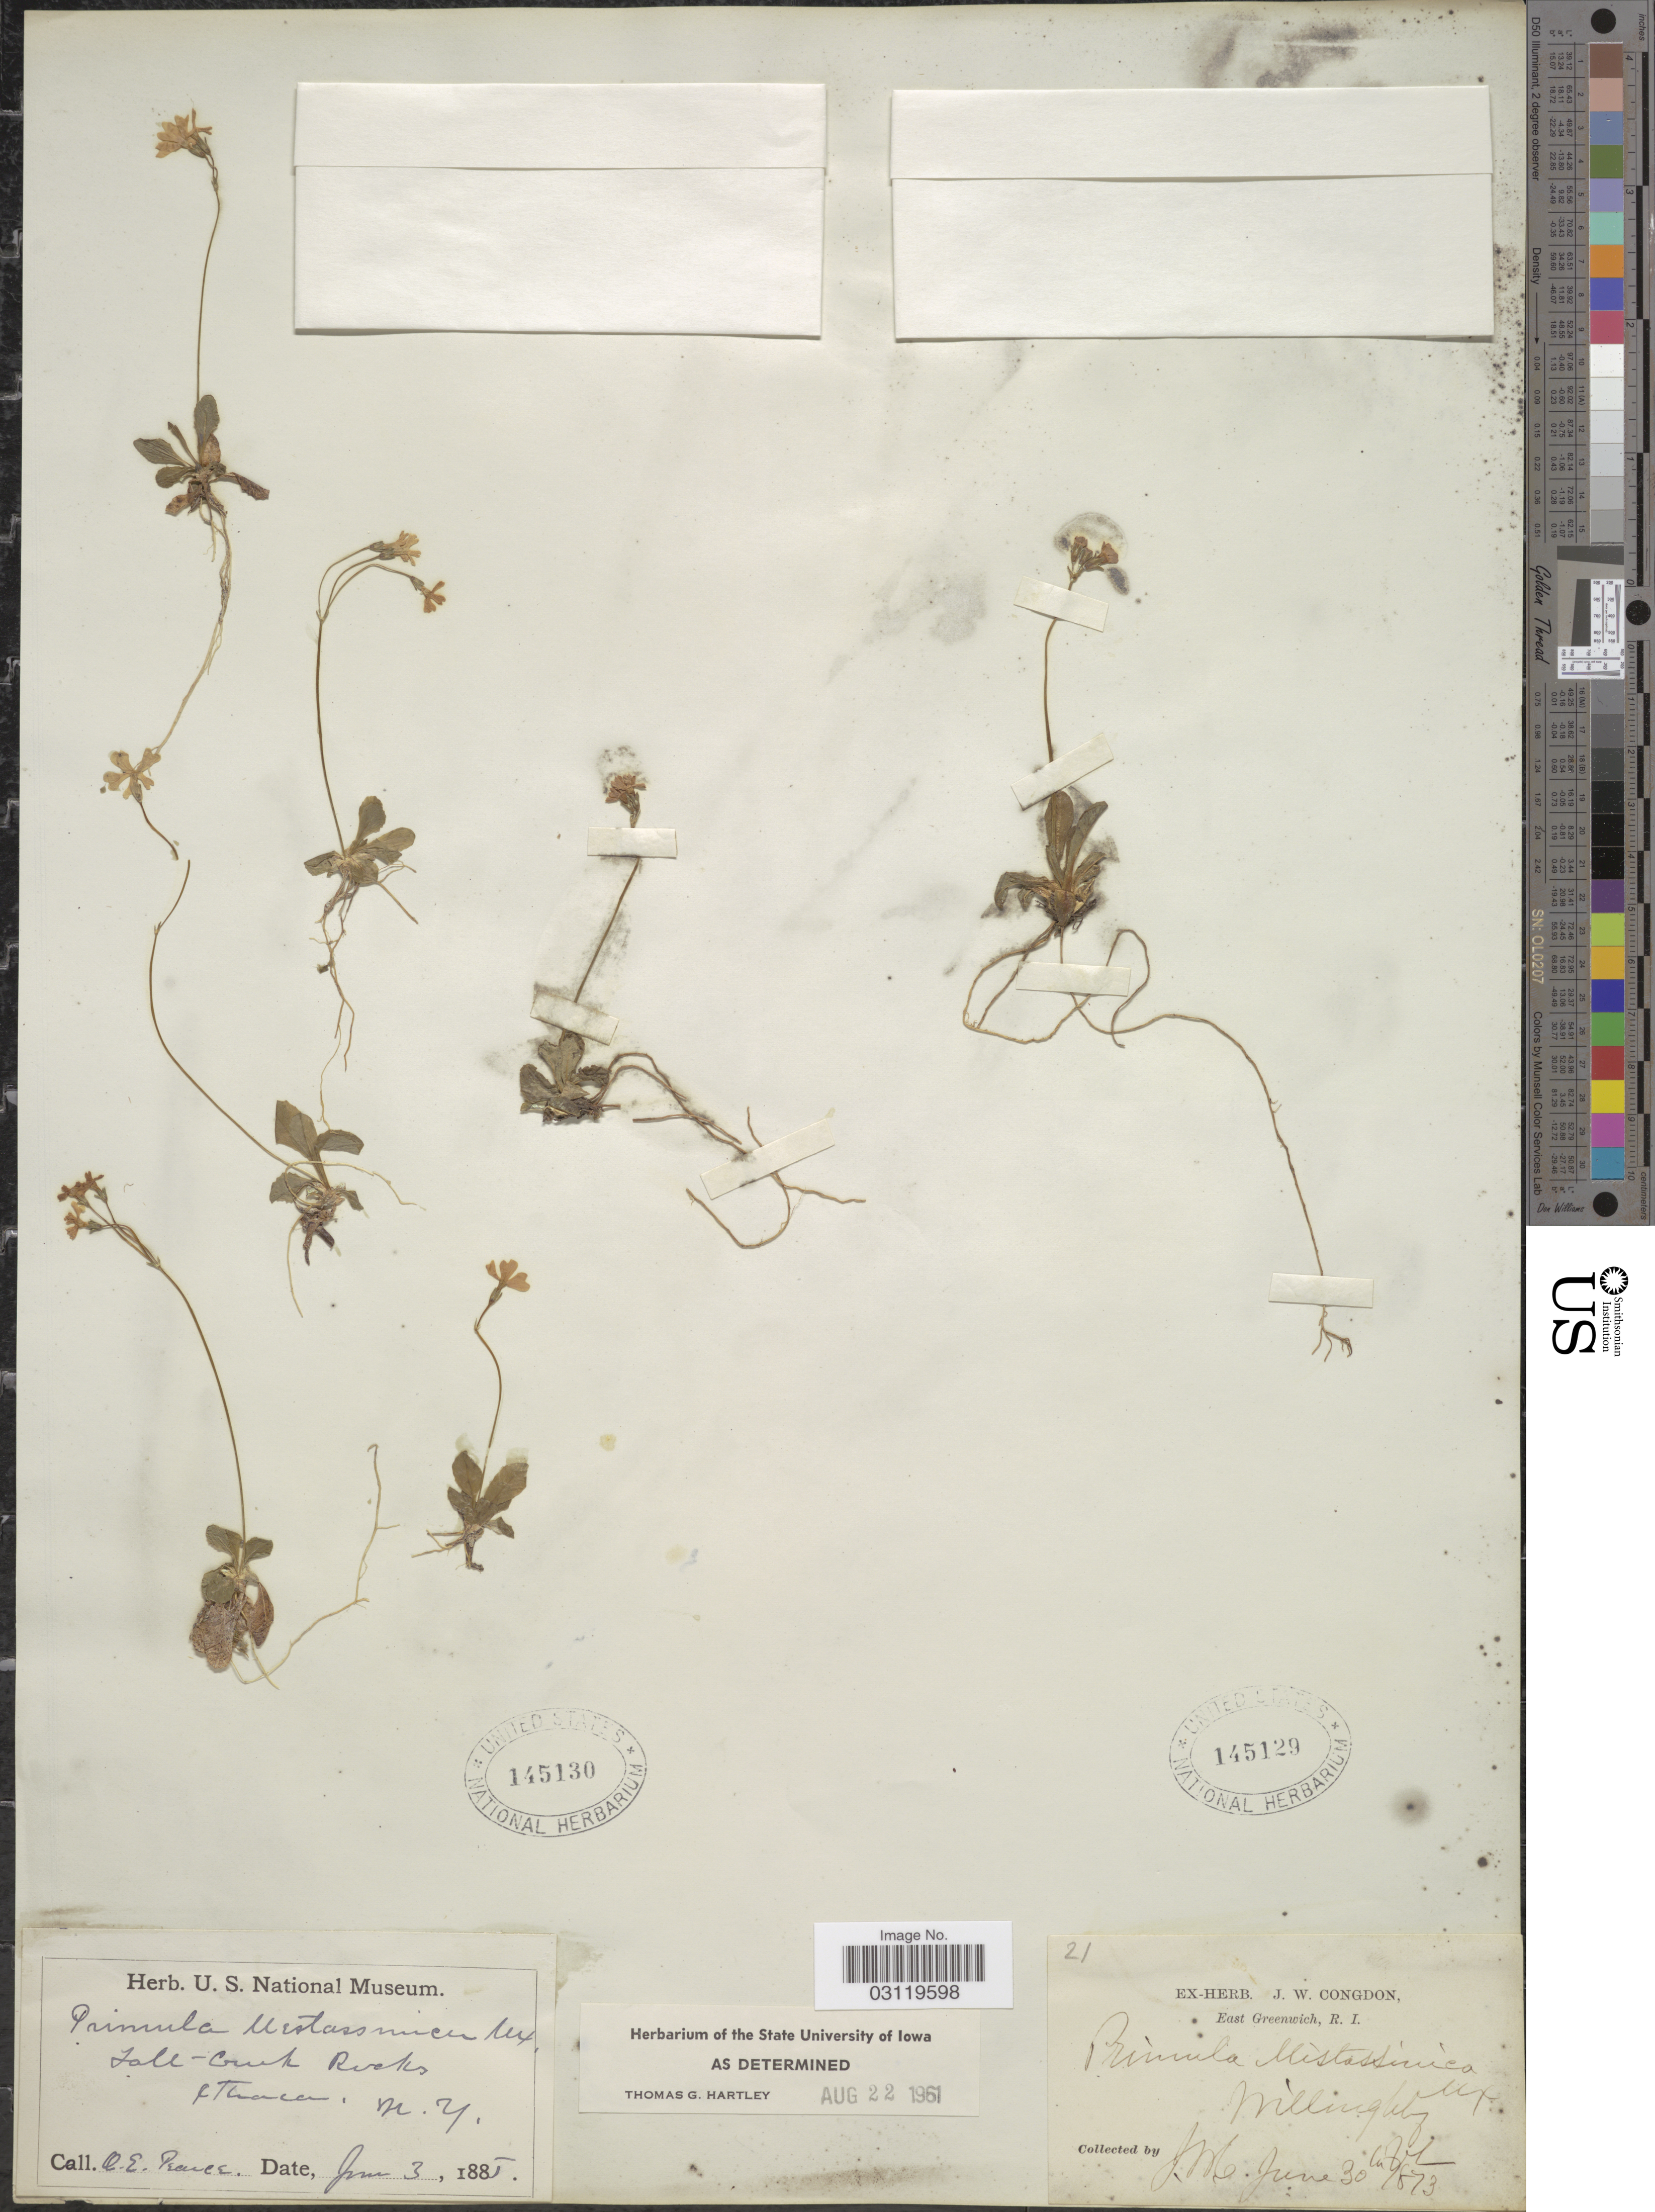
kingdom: Plantae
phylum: Tracheophyta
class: Magnoliopsida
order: Ericales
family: Primulaceae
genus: Primula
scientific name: Primula mistassinica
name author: Michx.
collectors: O. E. Pearce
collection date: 1885-06-03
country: United States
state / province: New York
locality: Fall - Creek Rocks, Ithaca.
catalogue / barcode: US 145130